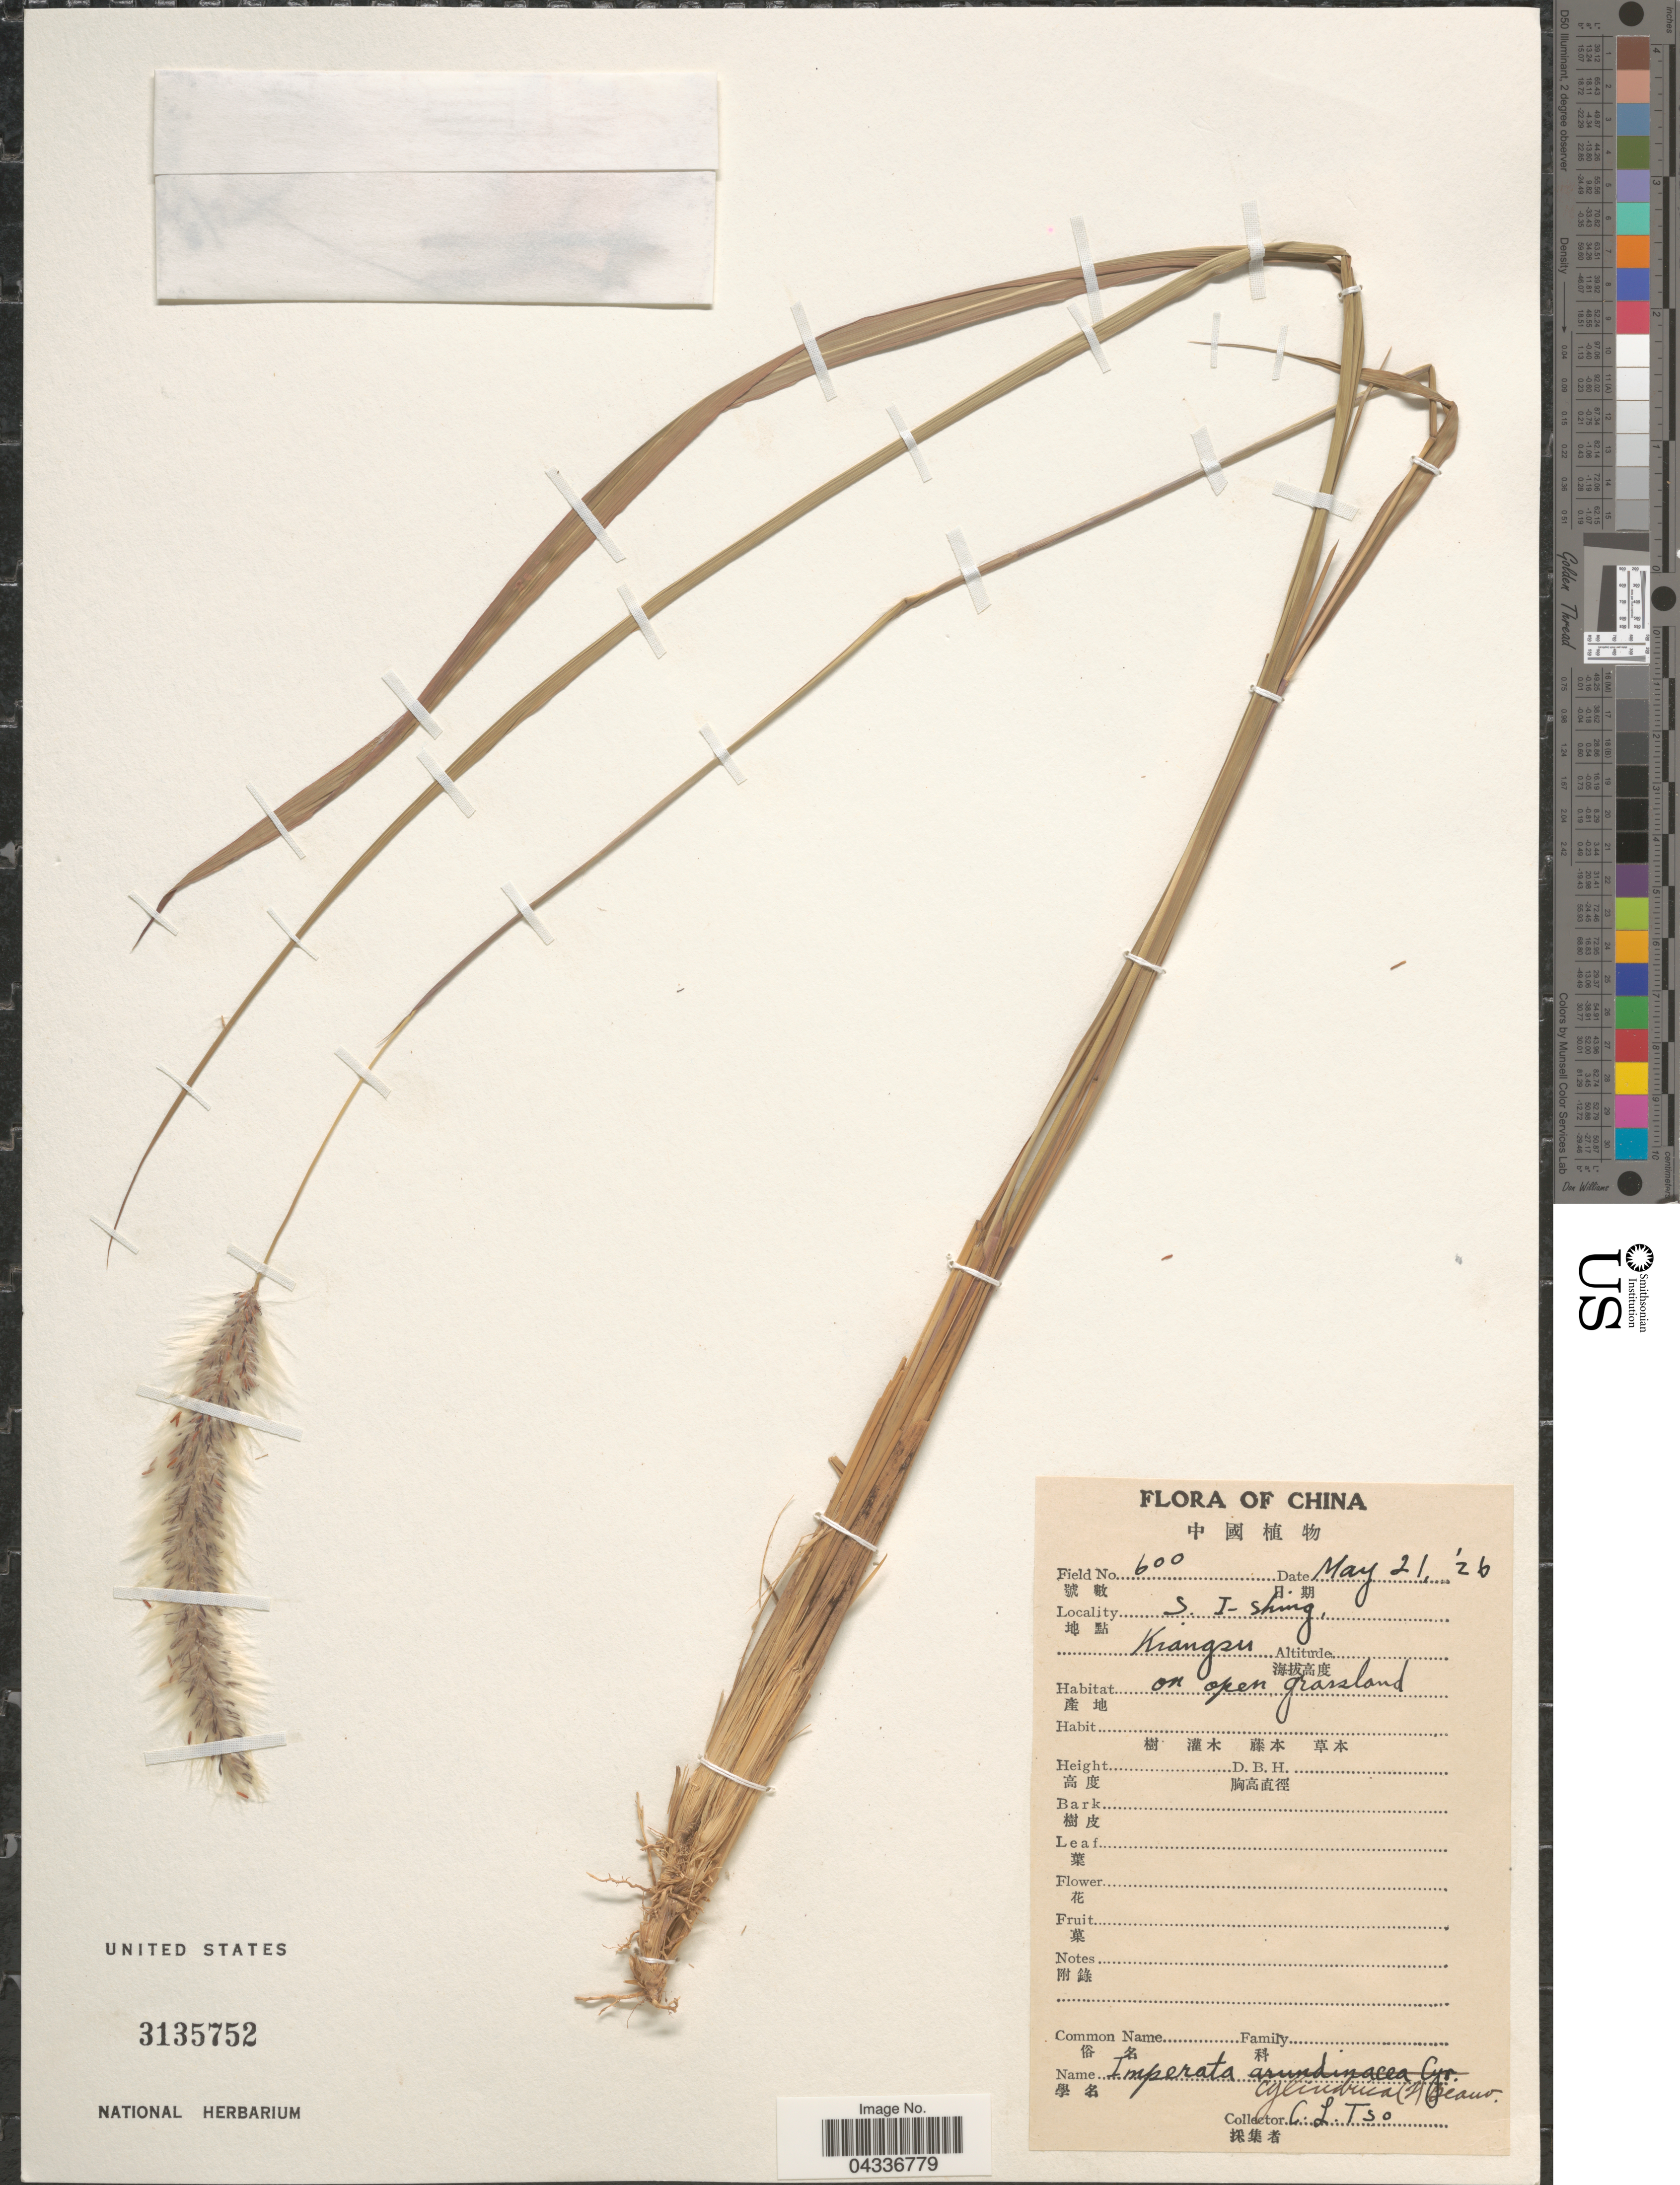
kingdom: Plantae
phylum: Tracheophyta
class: Liliopsida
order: Poales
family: Poaceae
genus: Imperata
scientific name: Imperata cylindrica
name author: (L.) P. Beauv.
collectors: C. Tso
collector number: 600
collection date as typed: Transcribed d/m/y: 21/5/26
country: China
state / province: Jiangsu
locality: S. I-Shing. Kiangsu.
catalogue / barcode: US 3135752